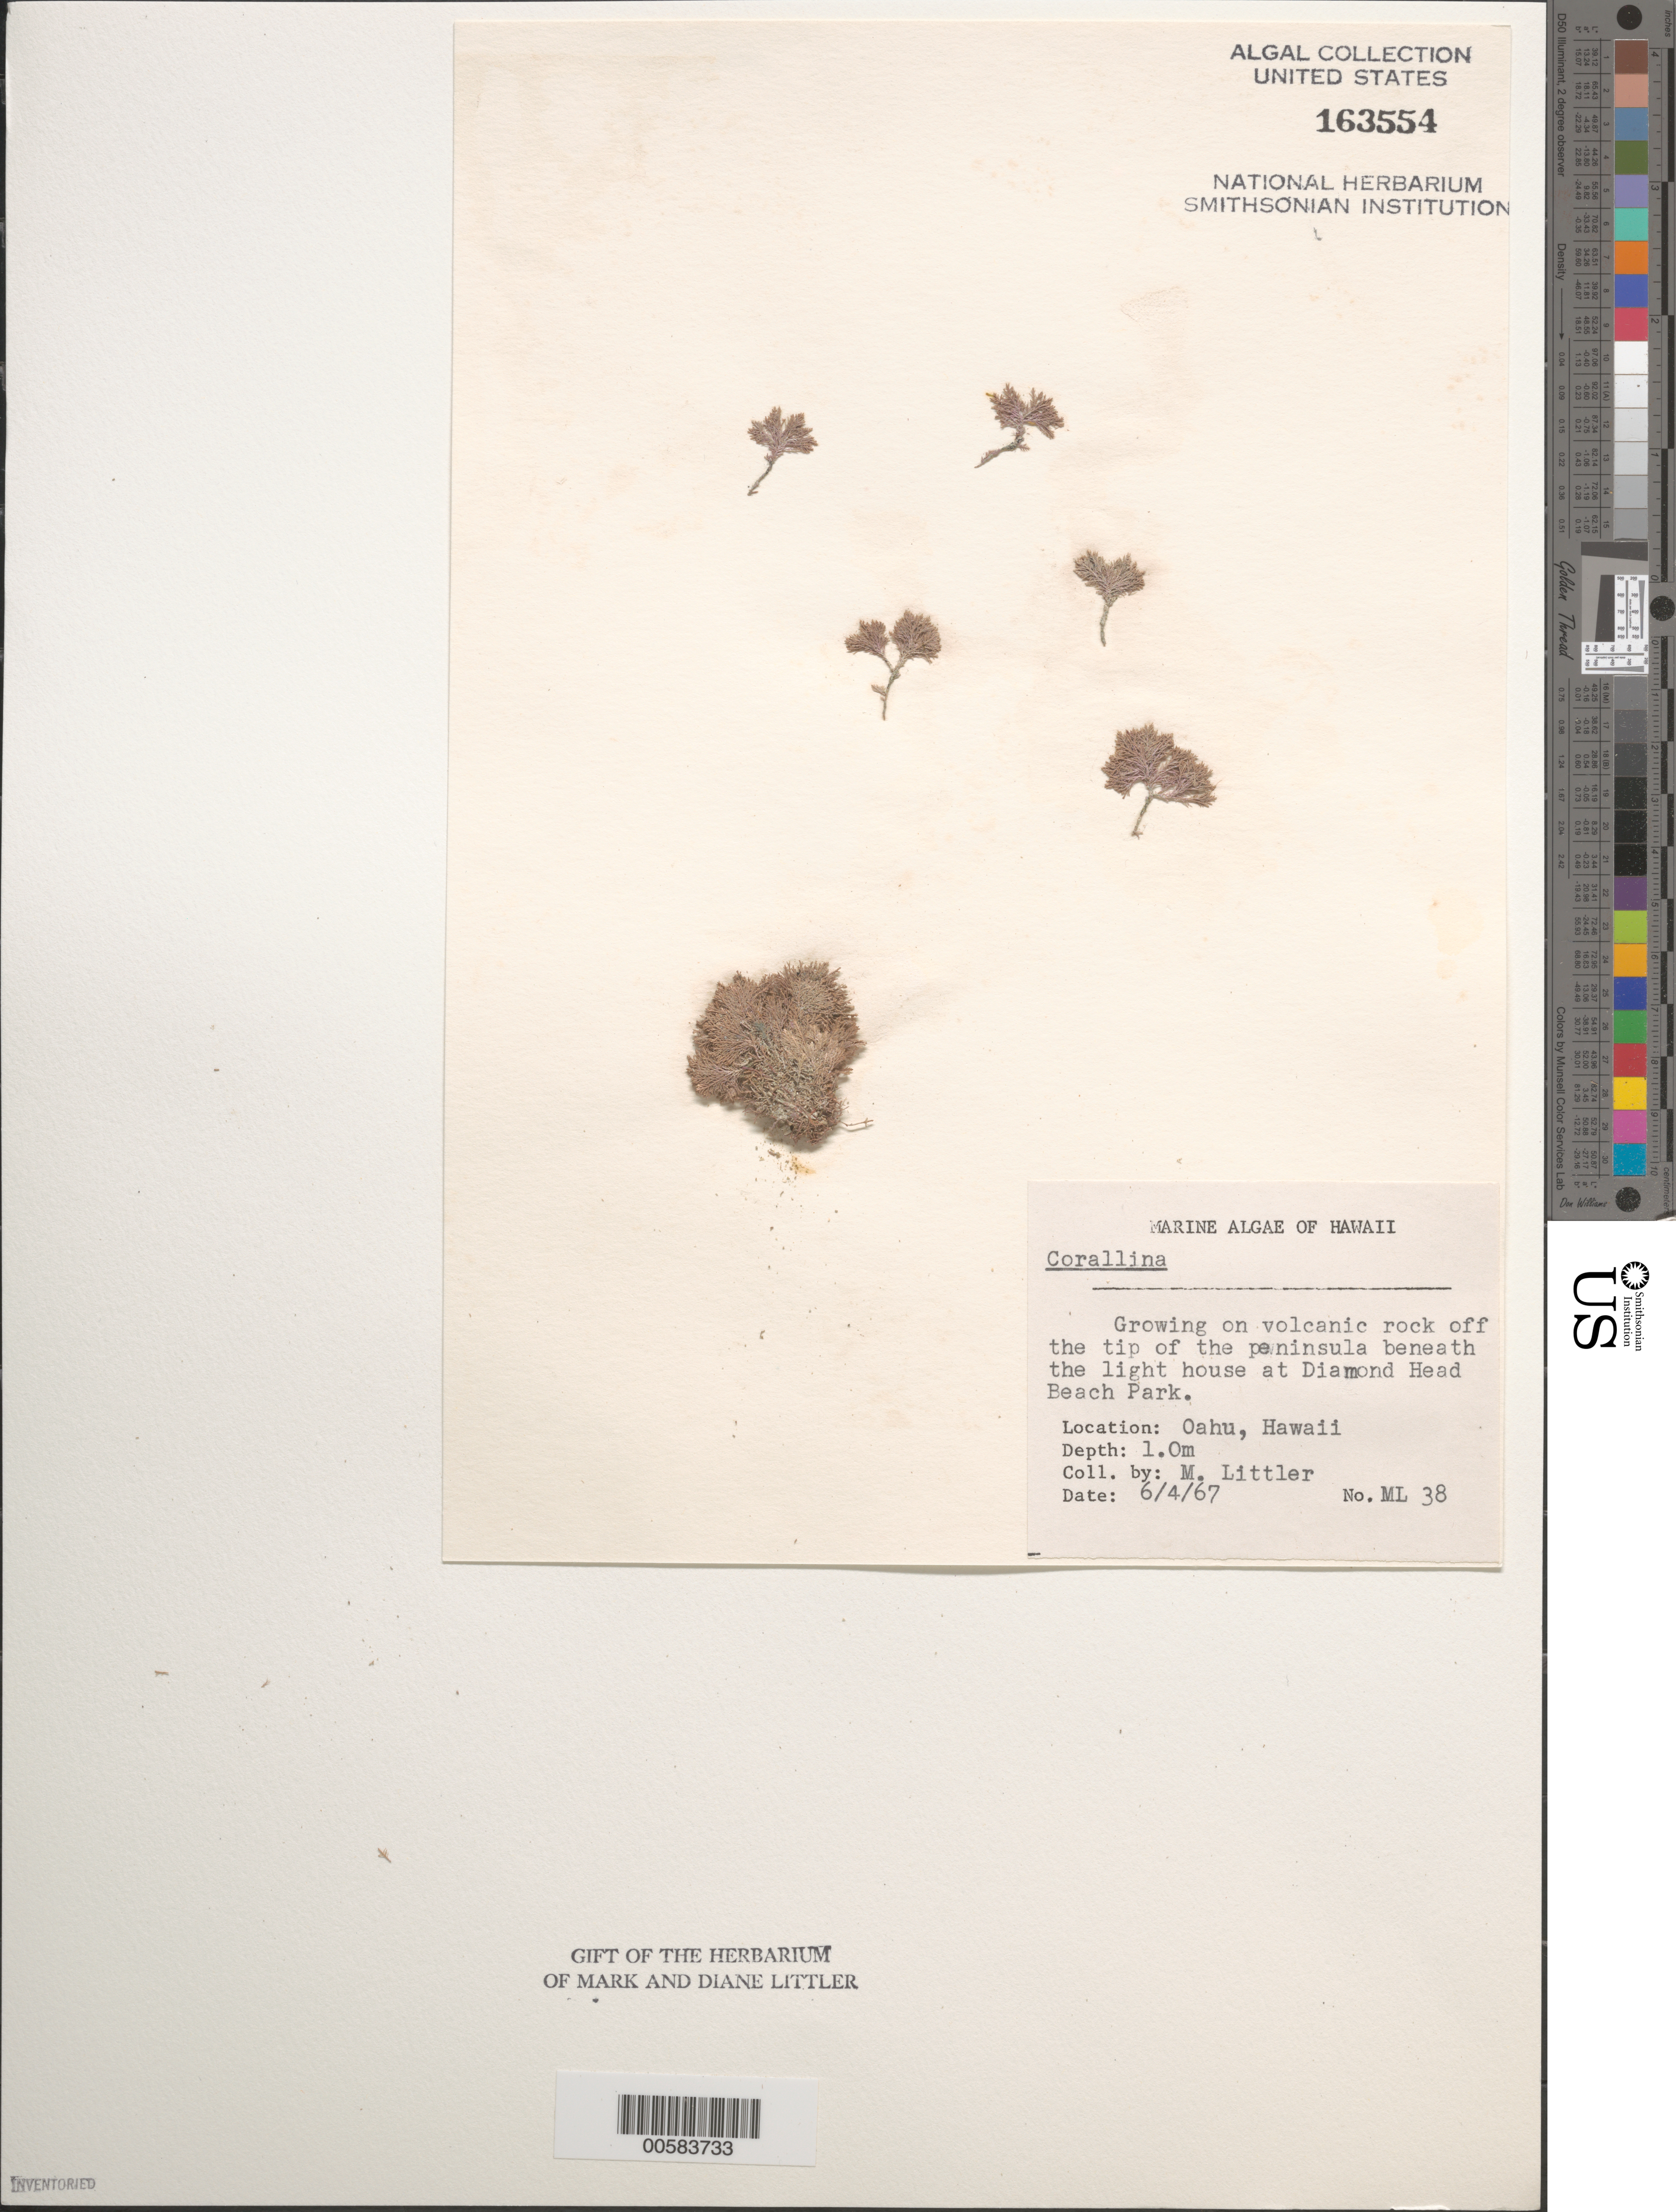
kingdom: Plantae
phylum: Rhodophyta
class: Florideophyceae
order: Corallinales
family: Corallinaceae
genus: Corallina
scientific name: Corallina sp.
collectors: M. M. Littler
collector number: ML 38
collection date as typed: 04 Jun 1967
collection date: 1967-06-04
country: United States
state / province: Hawaii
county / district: Honolulu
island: Oahu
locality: Diamond Head Beach Park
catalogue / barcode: US 163554